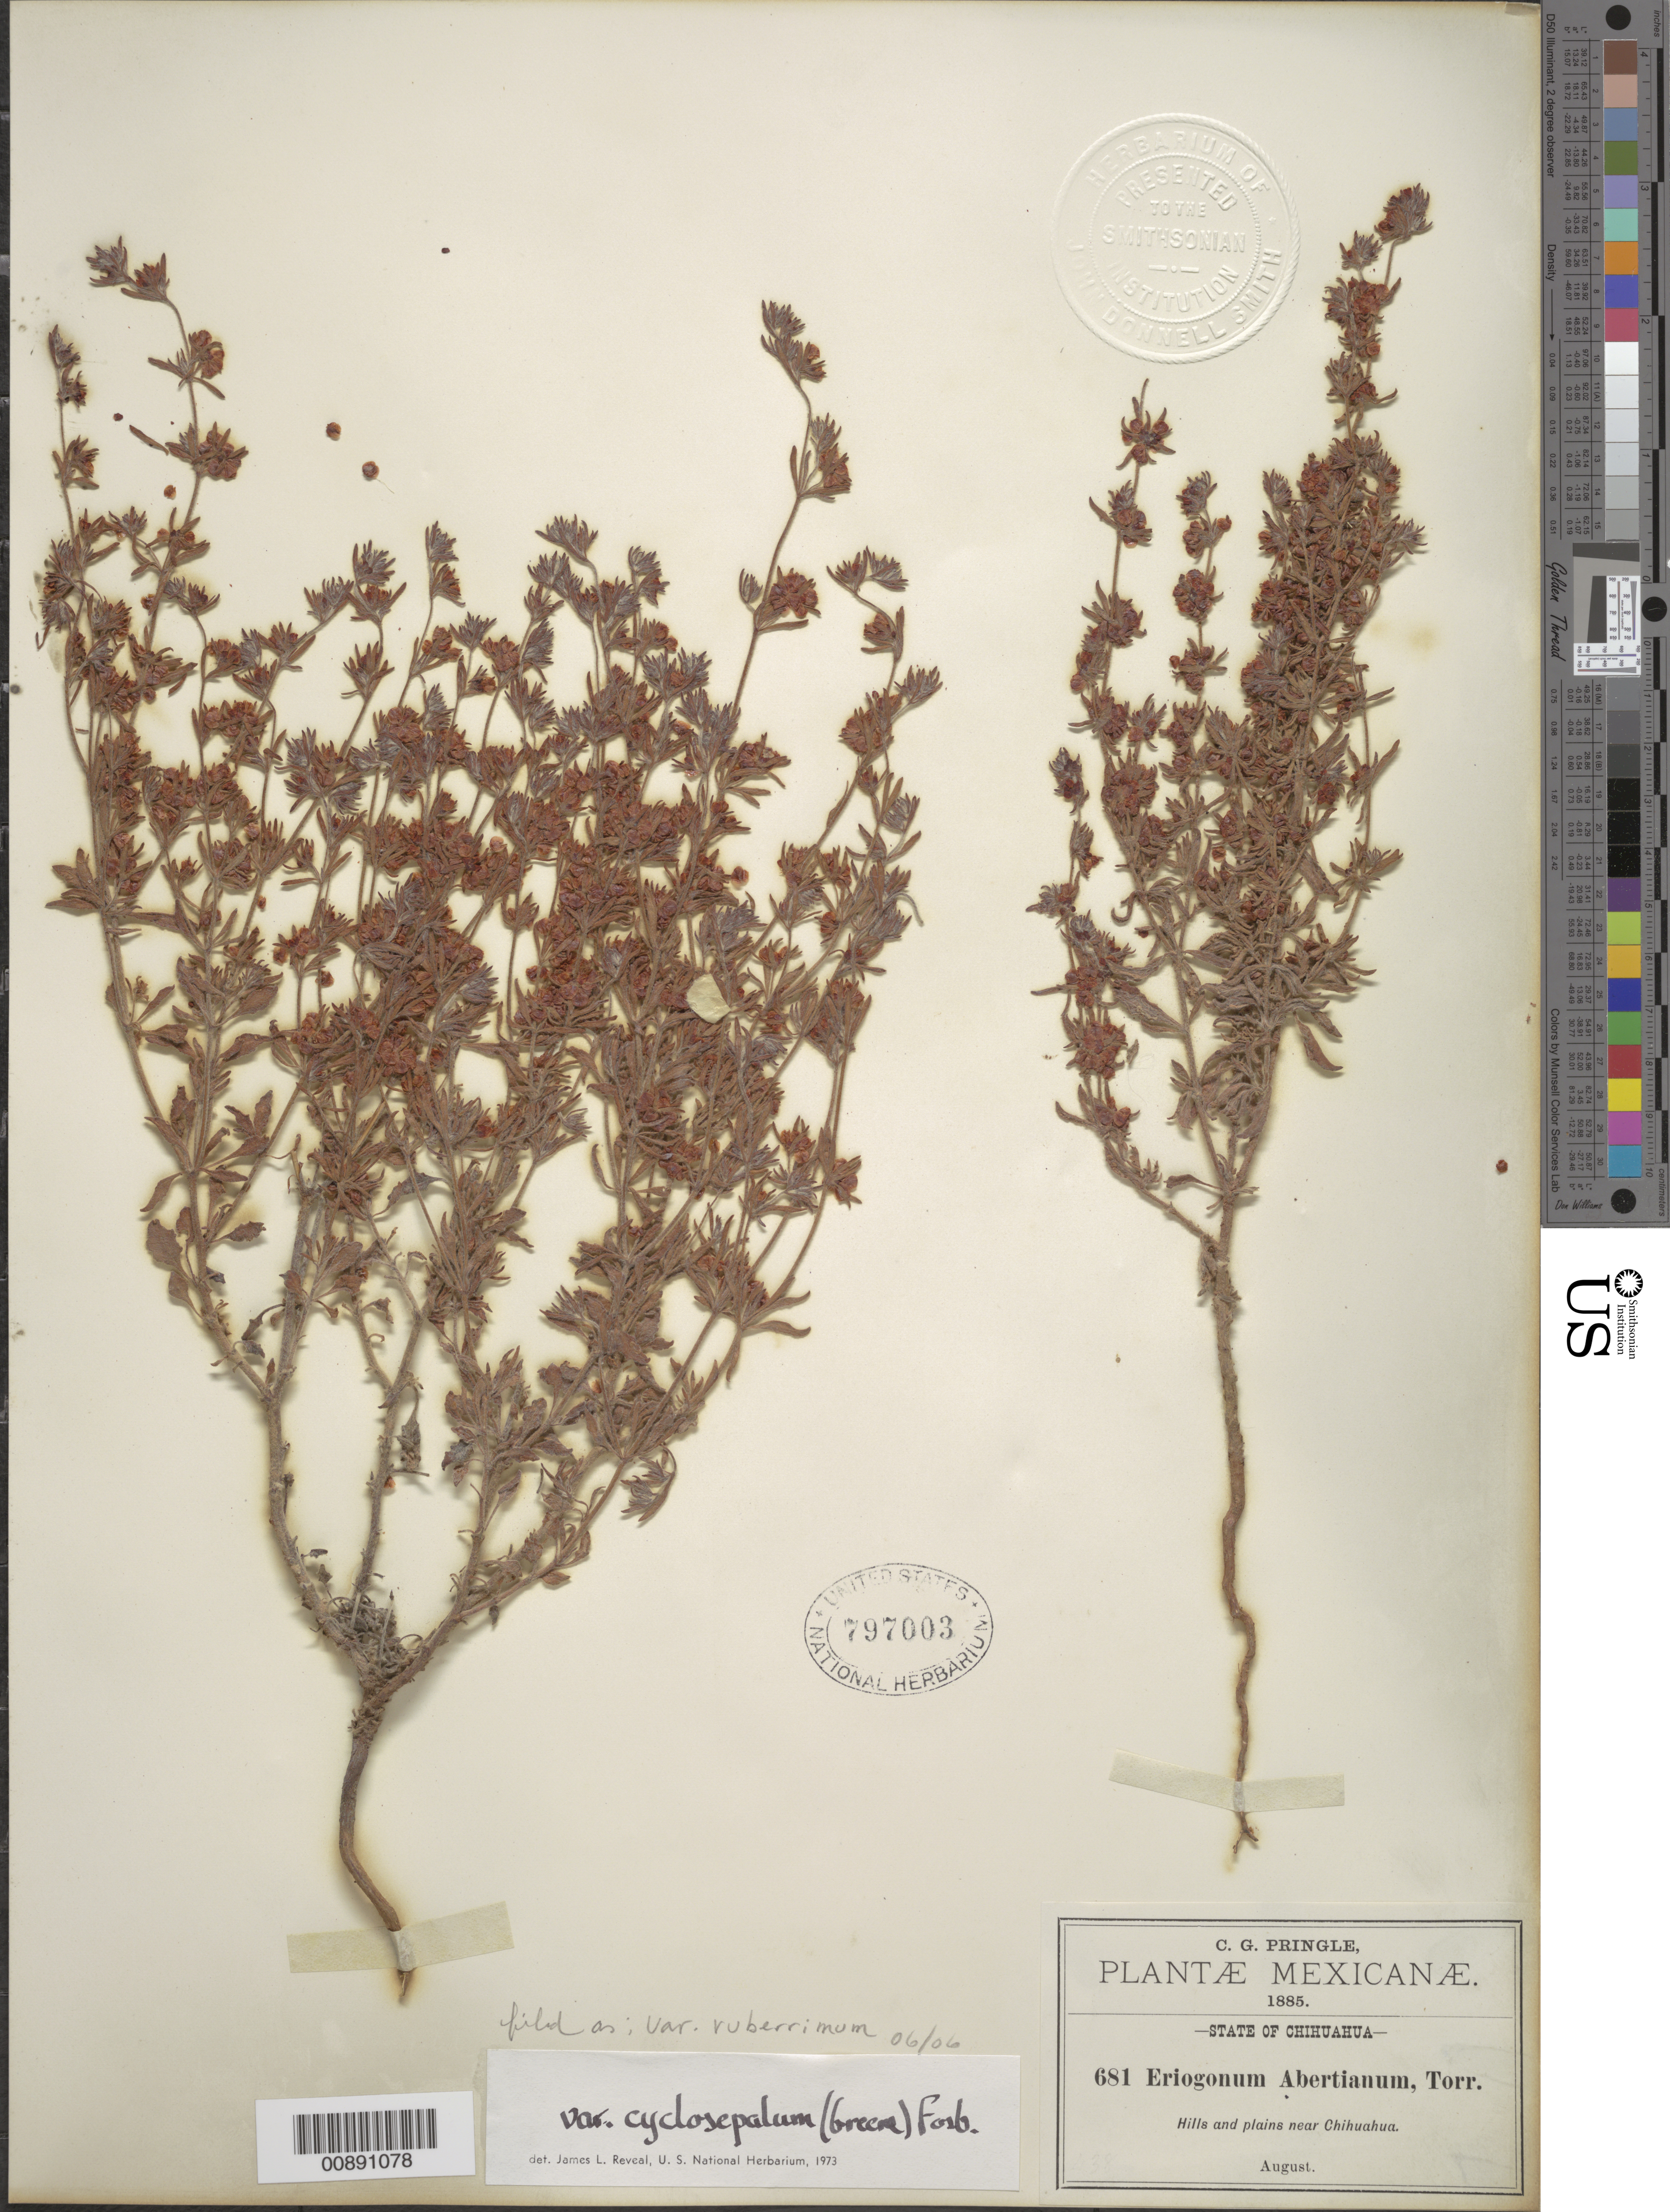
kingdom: Plantae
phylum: Tracheophyta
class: Magnoliopsida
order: Caryophyllales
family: Polygonaceae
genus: Eriogonum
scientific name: Eriogonum abertianum var. ruberrimum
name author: (Gand.) Gand.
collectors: C. G. Pringle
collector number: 681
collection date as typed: Aug 1885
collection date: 1885-08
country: Mexico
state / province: Chihuahua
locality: Near Chihuahua.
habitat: Hills and plains.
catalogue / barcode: US 797003